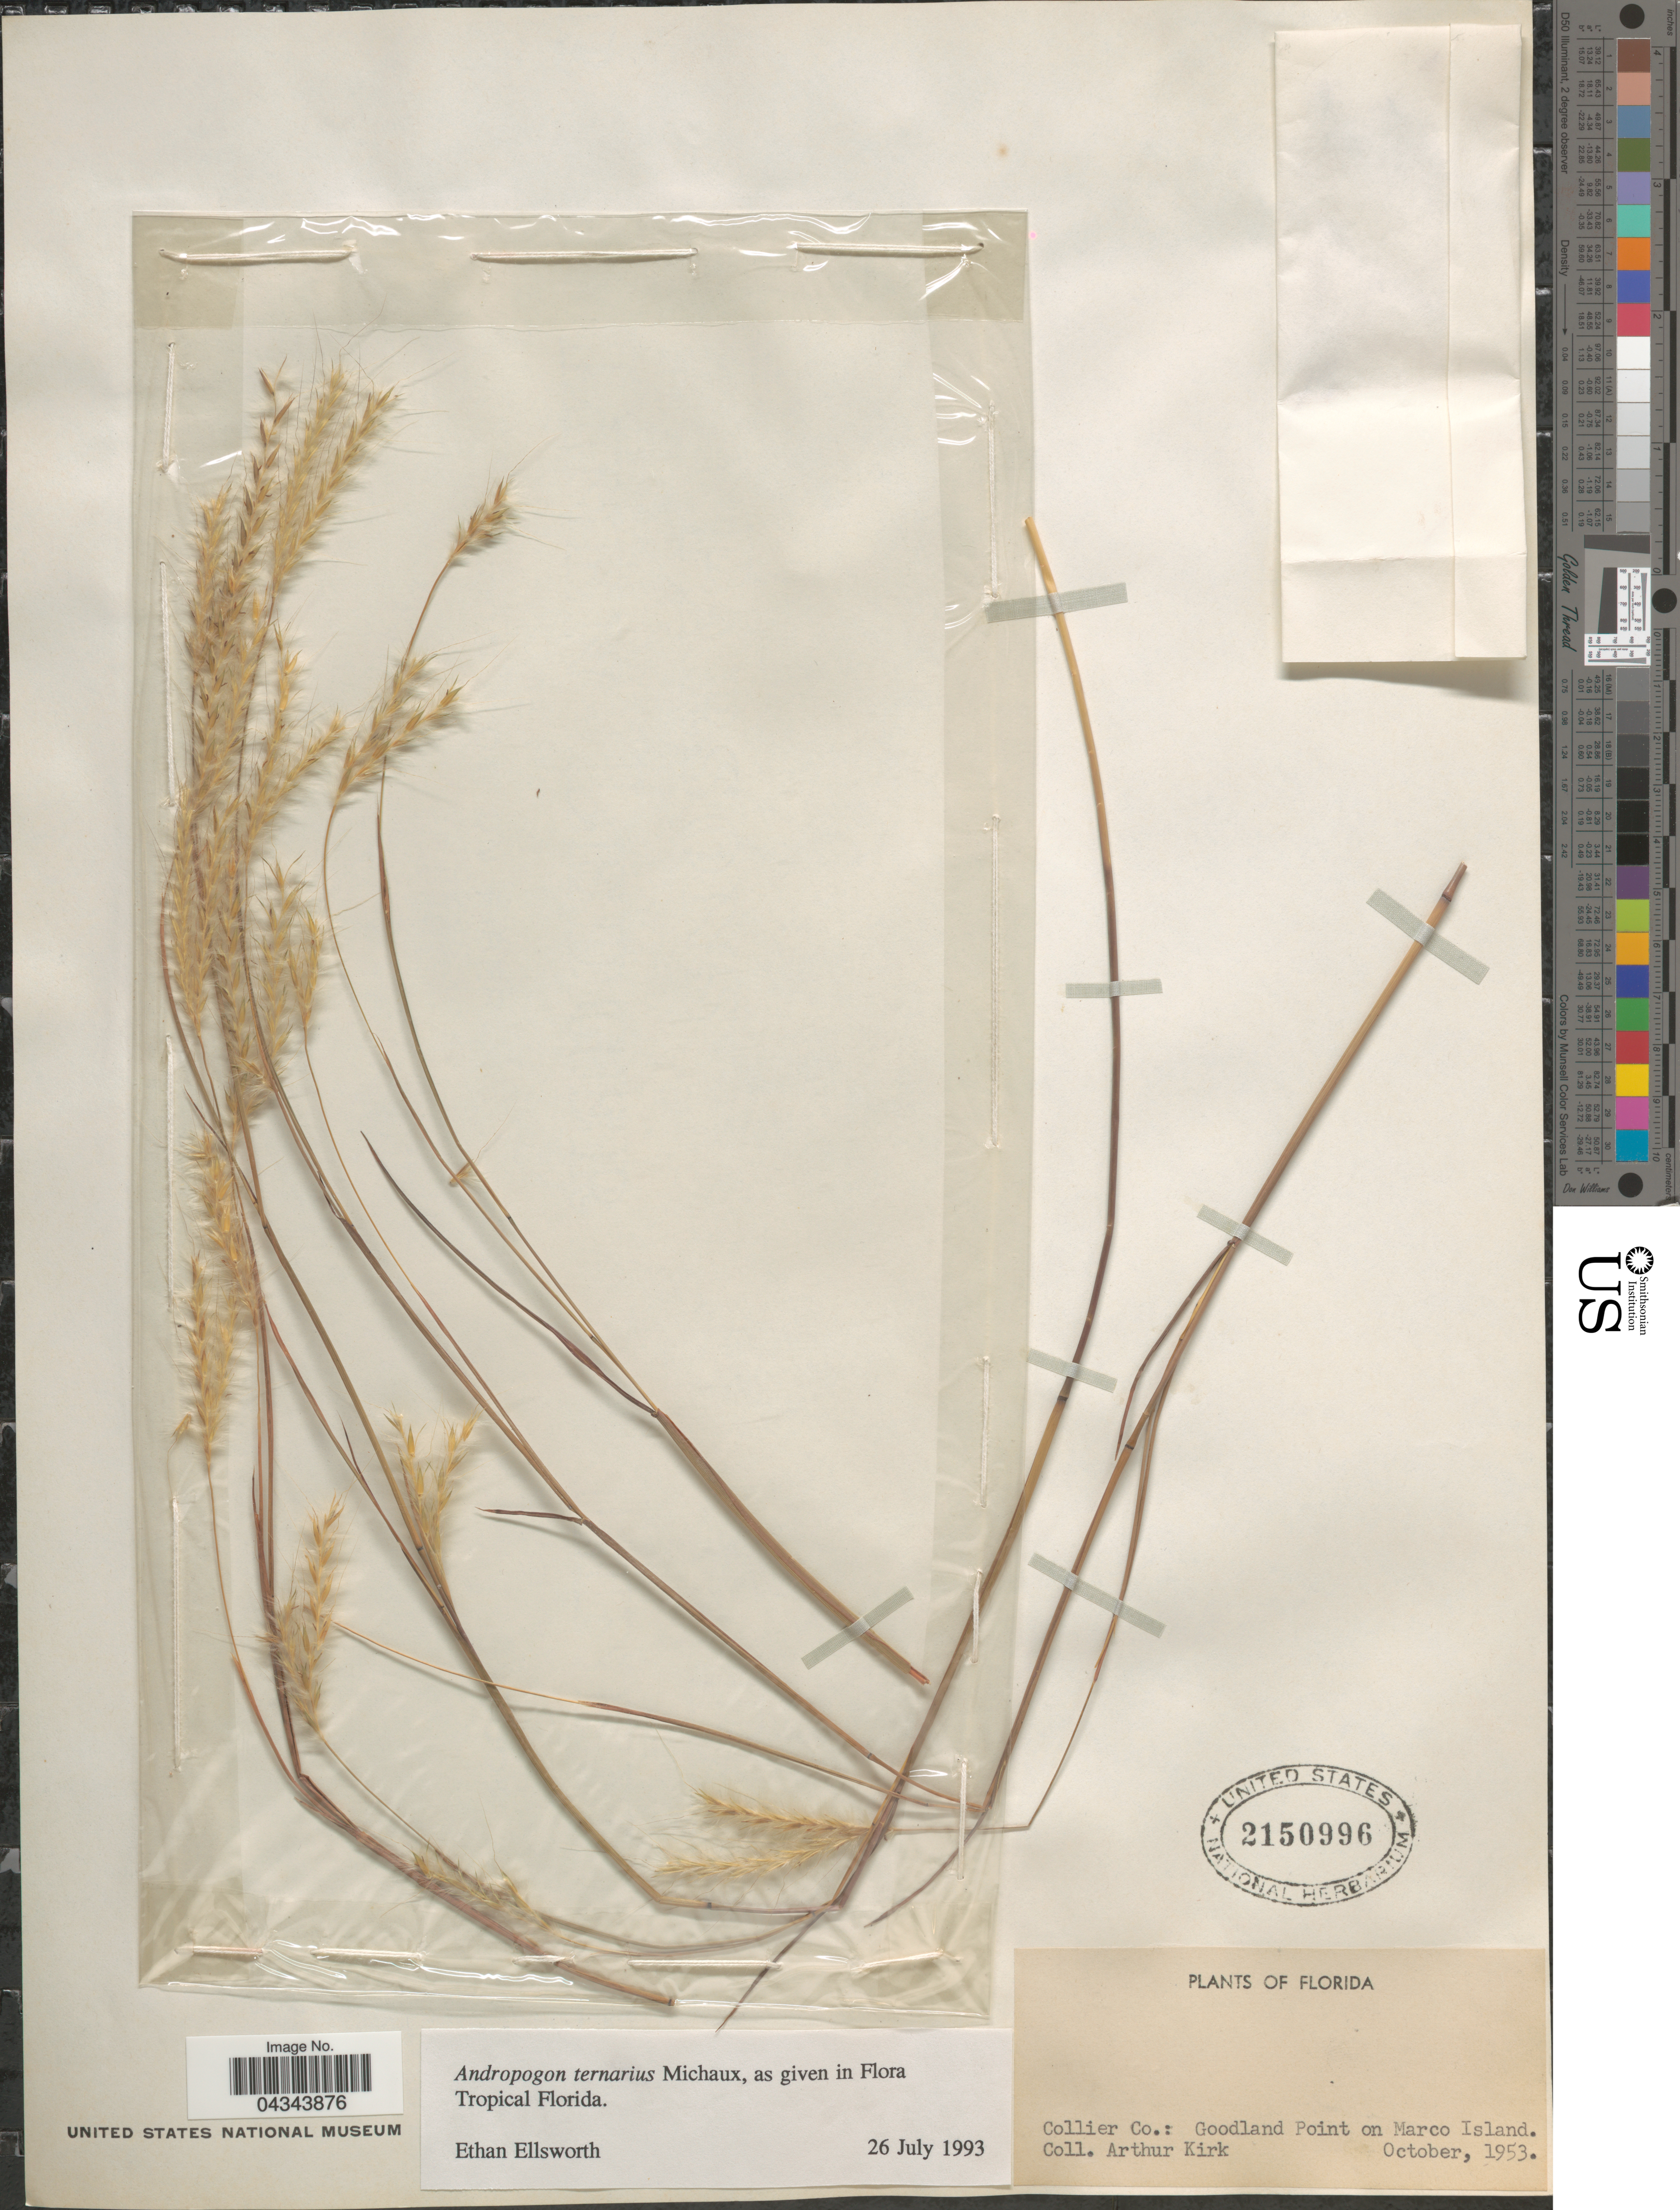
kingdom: Plantae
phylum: Tracheophyta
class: Liliopsida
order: Poales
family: Poaceae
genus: Andropogon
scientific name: Andropogon ternarius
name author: Michx.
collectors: A. Kirk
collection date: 1953-10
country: United States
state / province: Florida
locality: Collier Co.: Goodland Point on Marco Island.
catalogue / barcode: US 2150996